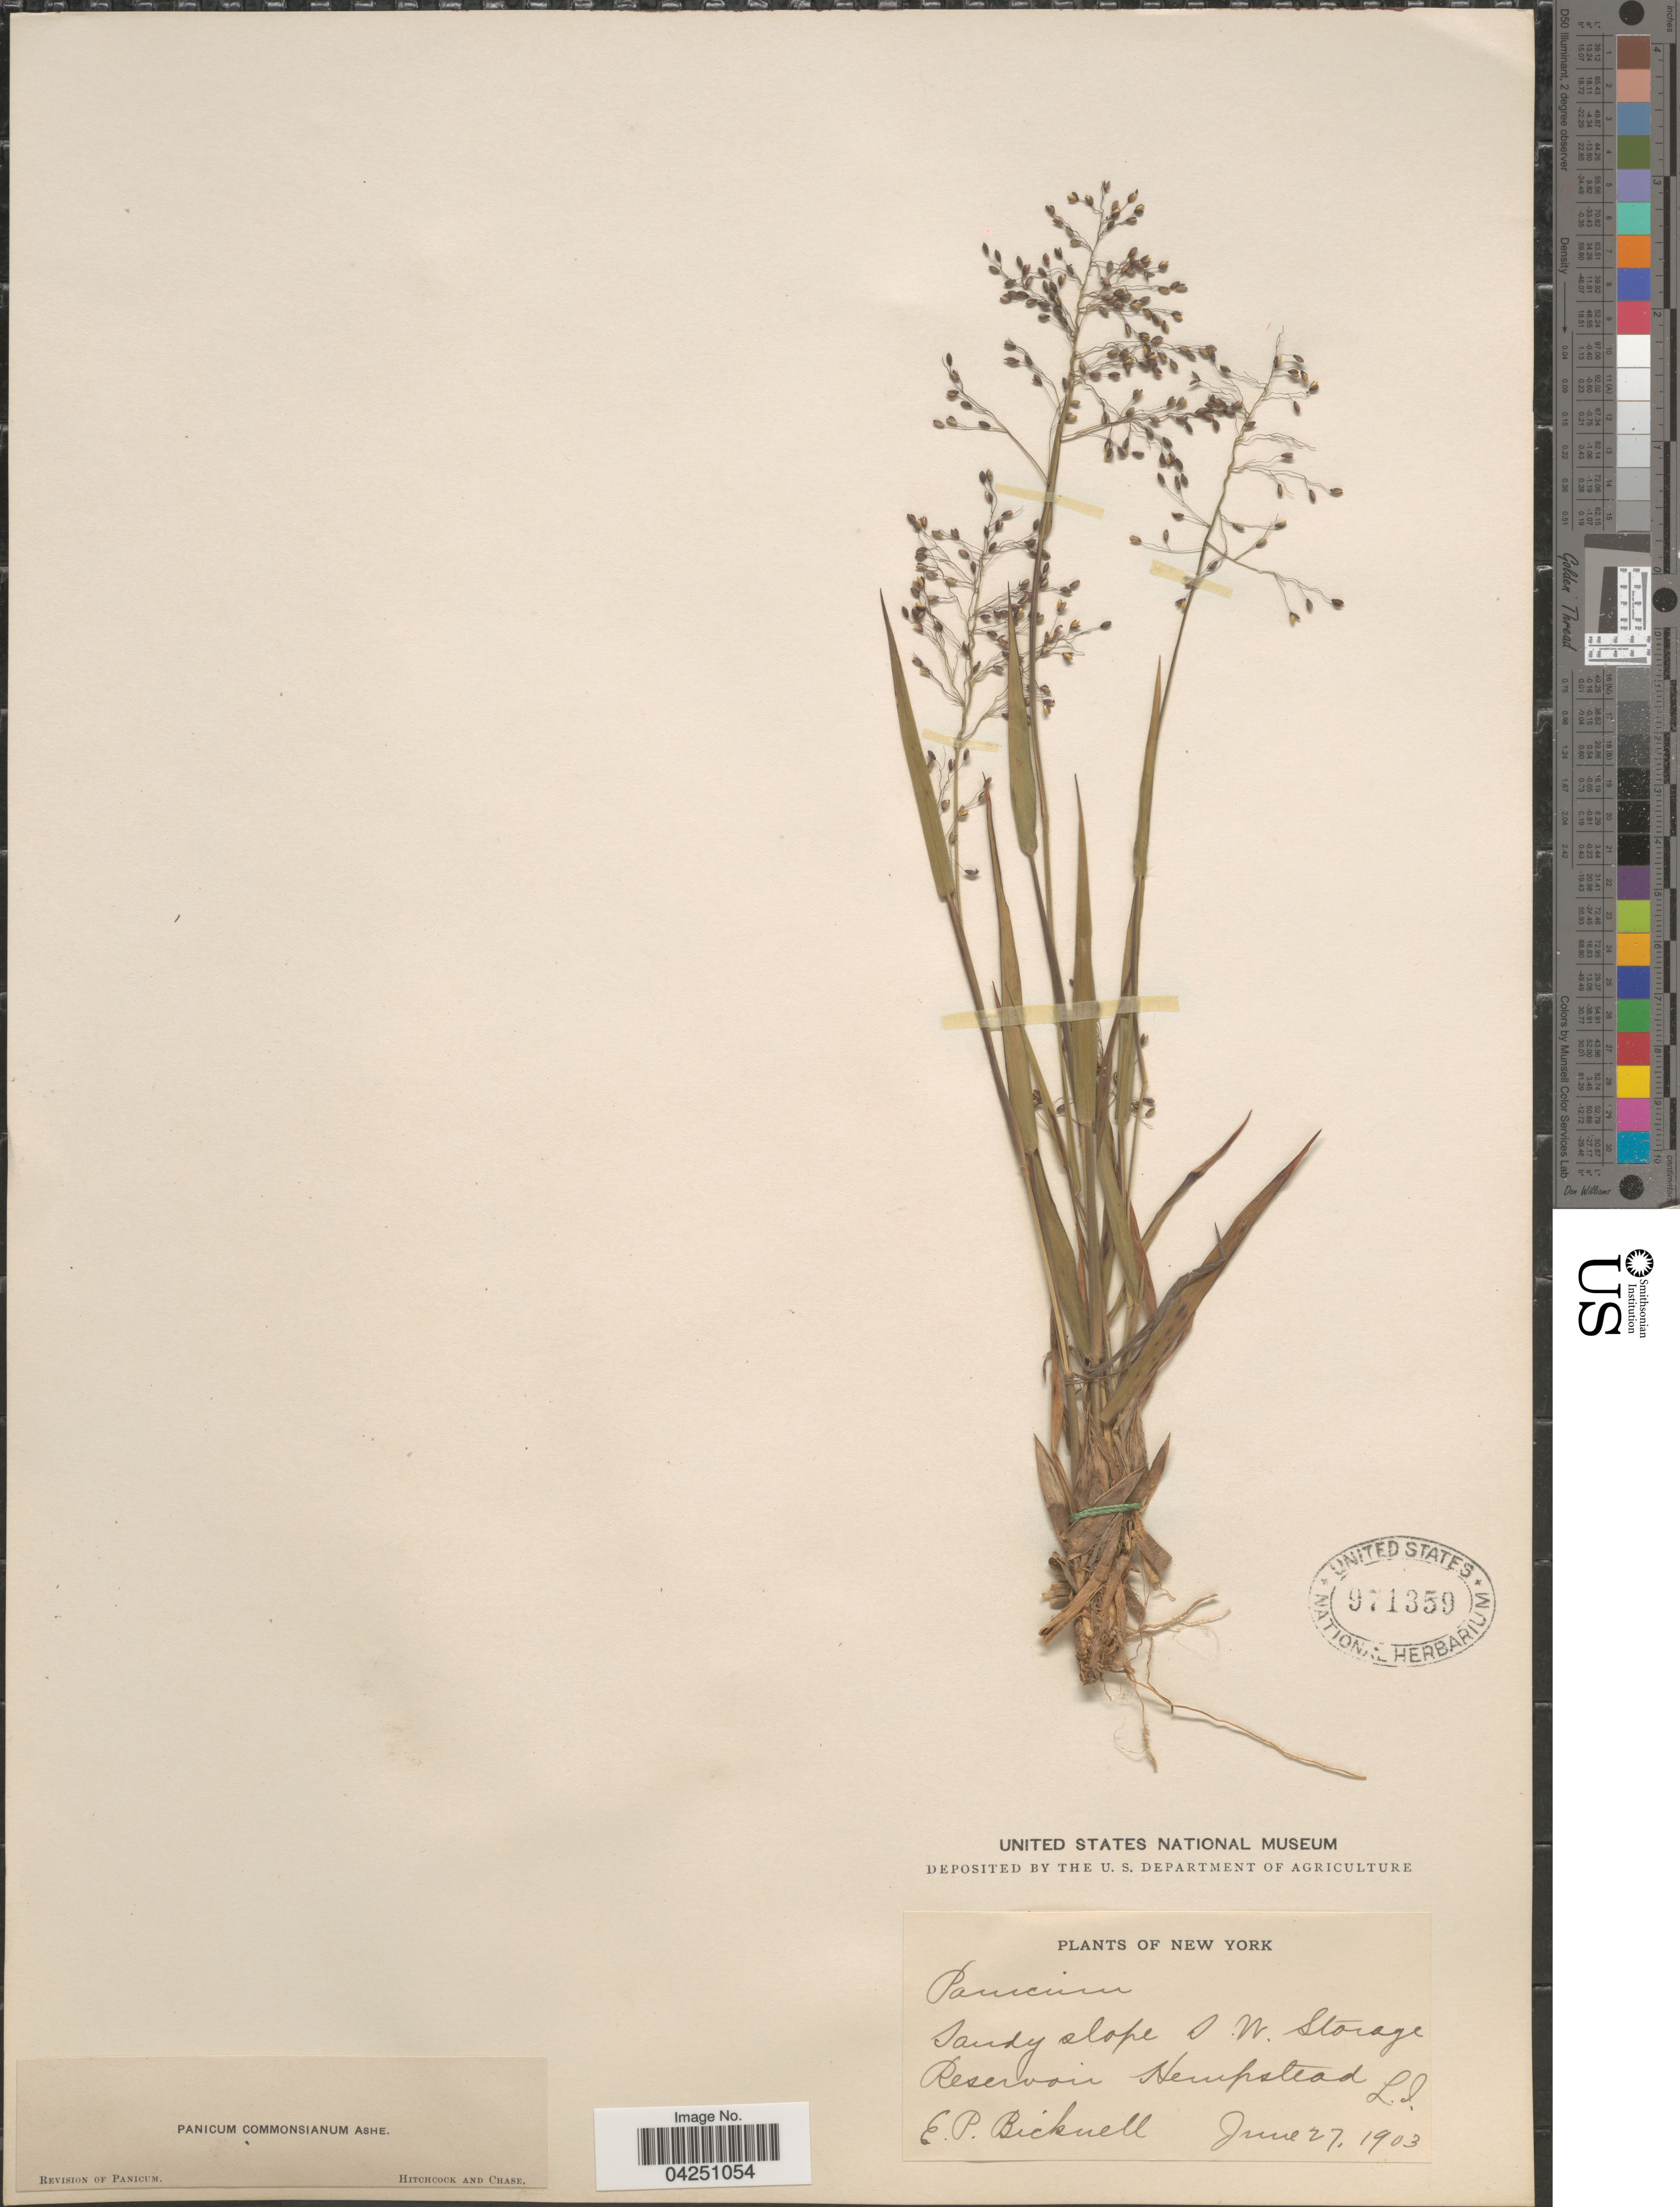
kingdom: Plantae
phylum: Tracheophyta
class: Liliopsida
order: Poales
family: Poaceae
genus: Dichanthelium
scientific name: Dichanthelium acuminatum var. acuminatum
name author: (Sw.) Gould & C.A. Clark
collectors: E. P. Bicknell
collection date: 1903-06-27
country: United States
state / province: New York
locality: Sandy slope S. W. Storage Reservoir Hempstead L.I.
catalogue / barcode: US 971359